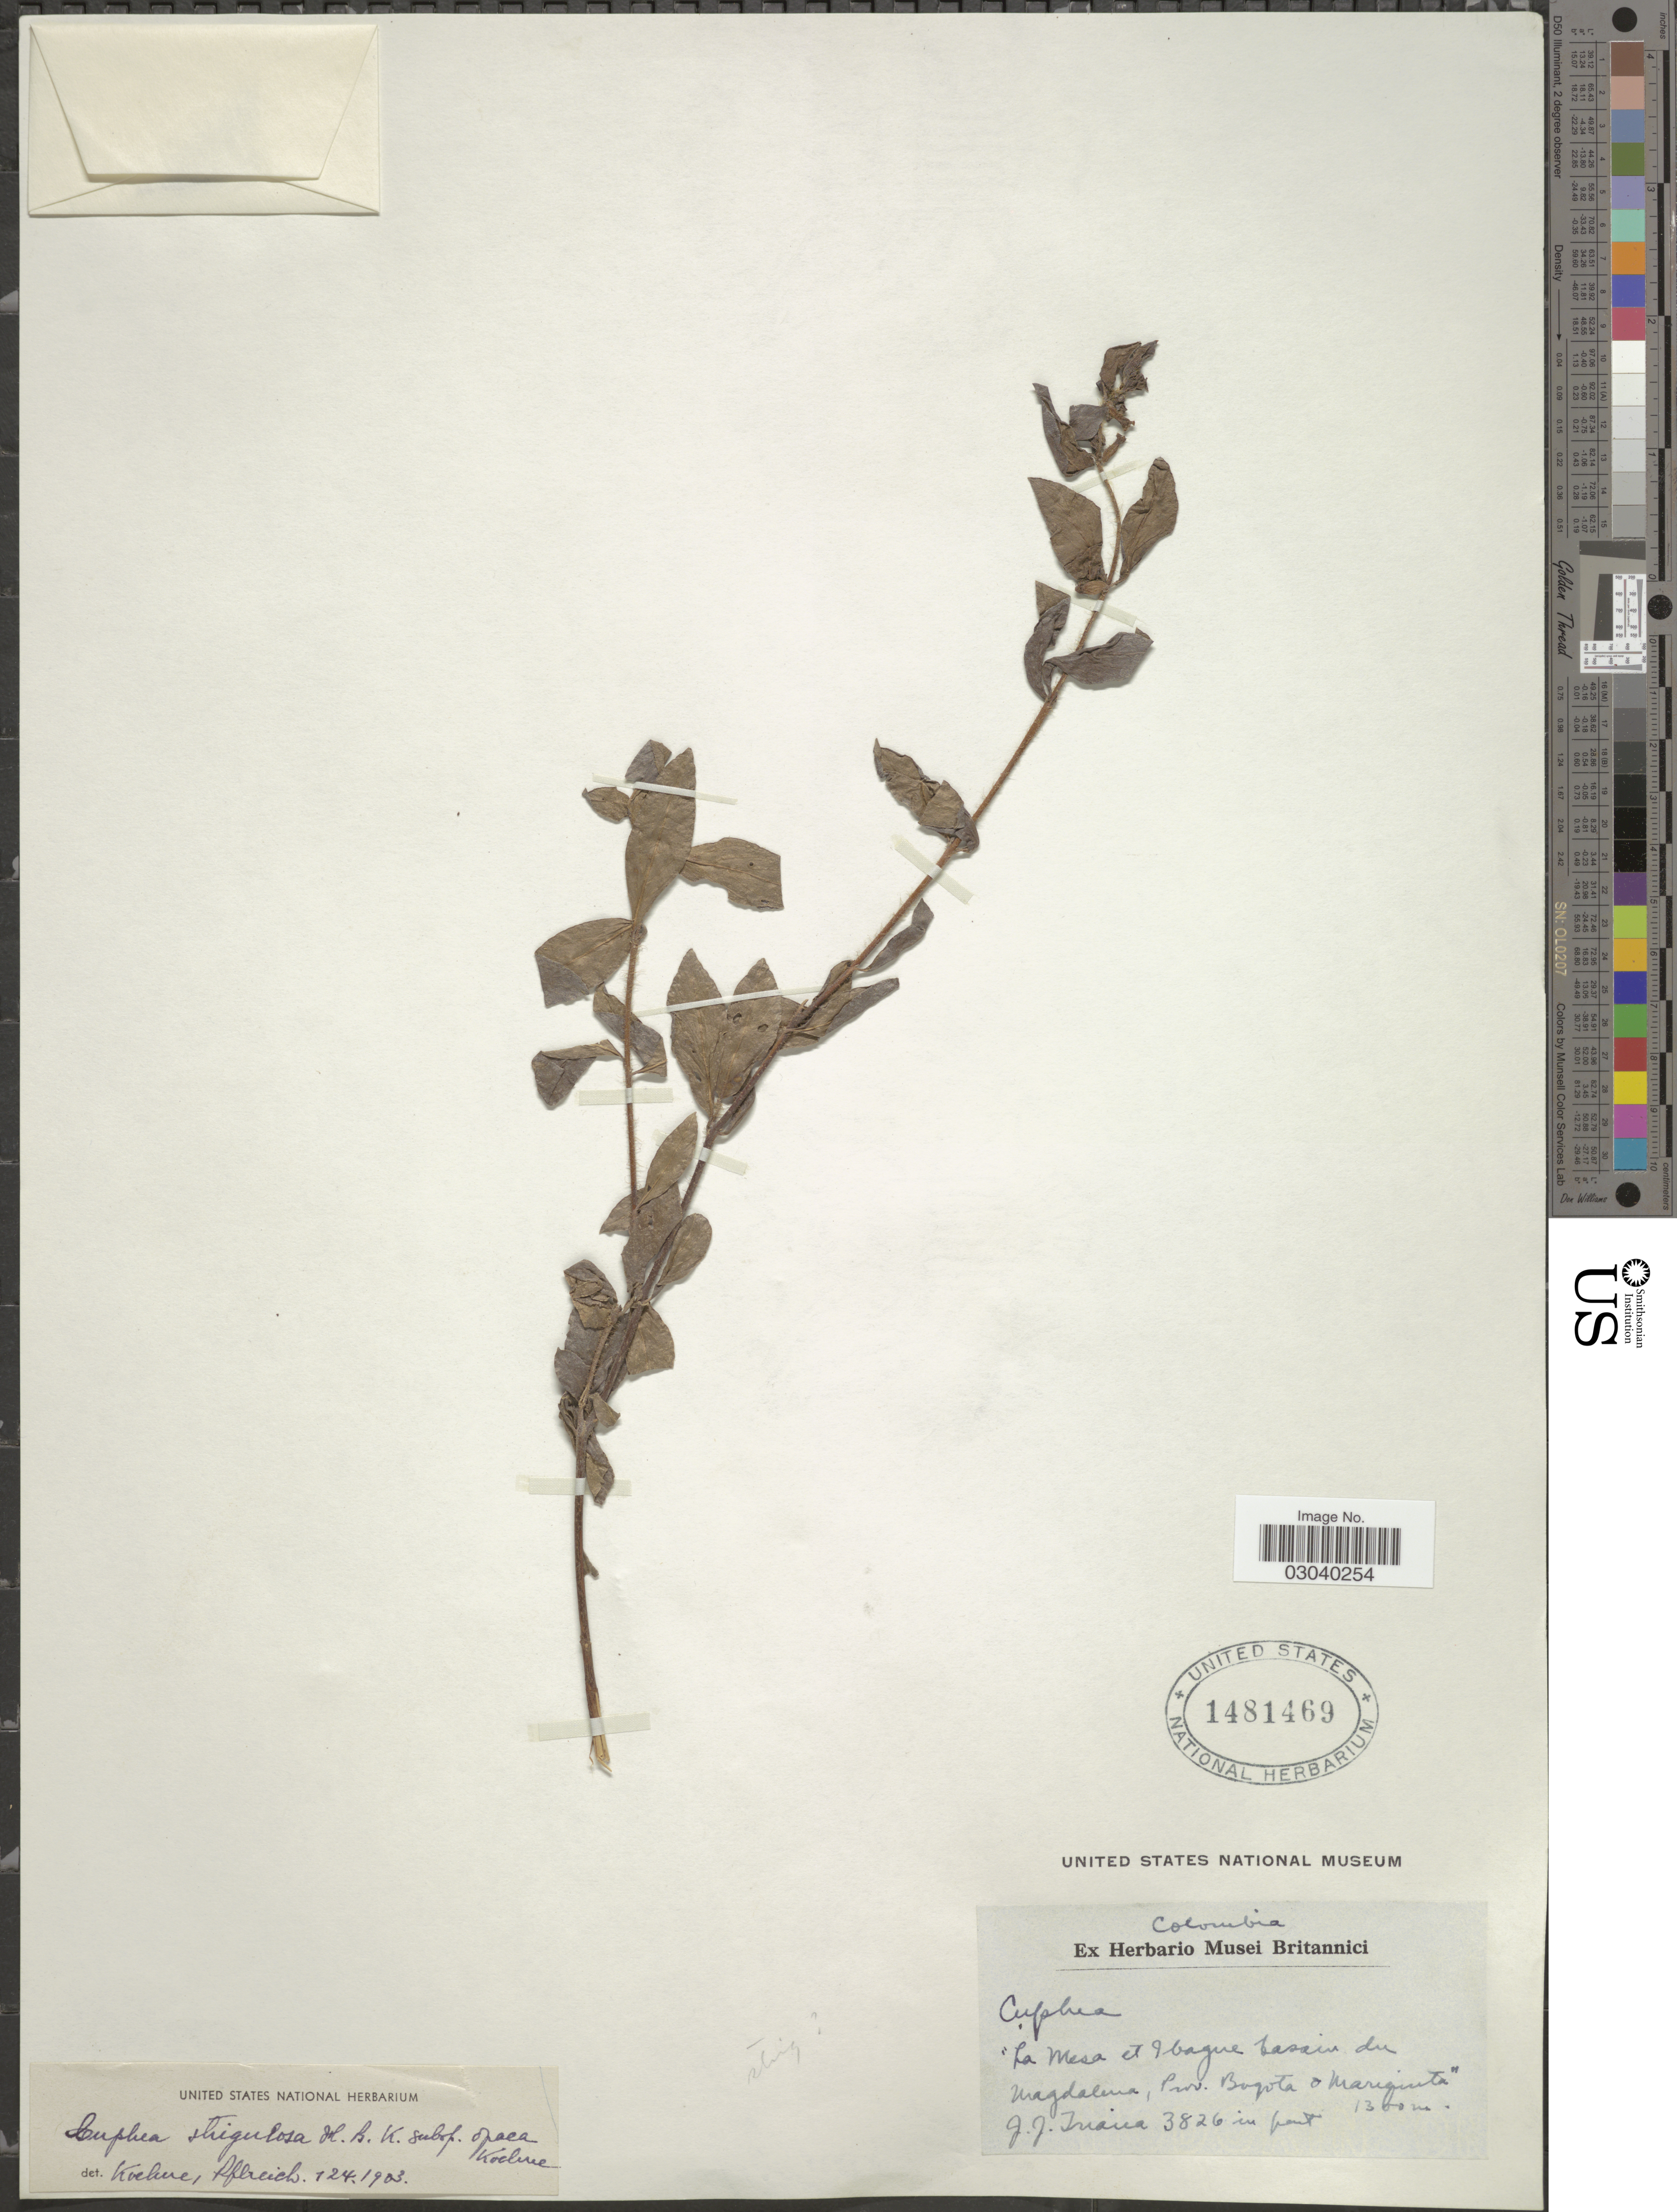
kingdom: Plantae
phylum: Tracheophyta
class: Magnoliopsida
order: Myrtales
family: Lythraceae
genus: Cuphea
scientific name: Cuphea strigulosa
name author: Kunth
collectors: J. J. Triana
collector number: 3826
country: Colombia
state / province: Magdalena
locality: La Mesa et Ibague basain du Magdalena, Prov. Bogota o Mariquita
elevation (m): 1300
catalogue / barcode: US 1481469